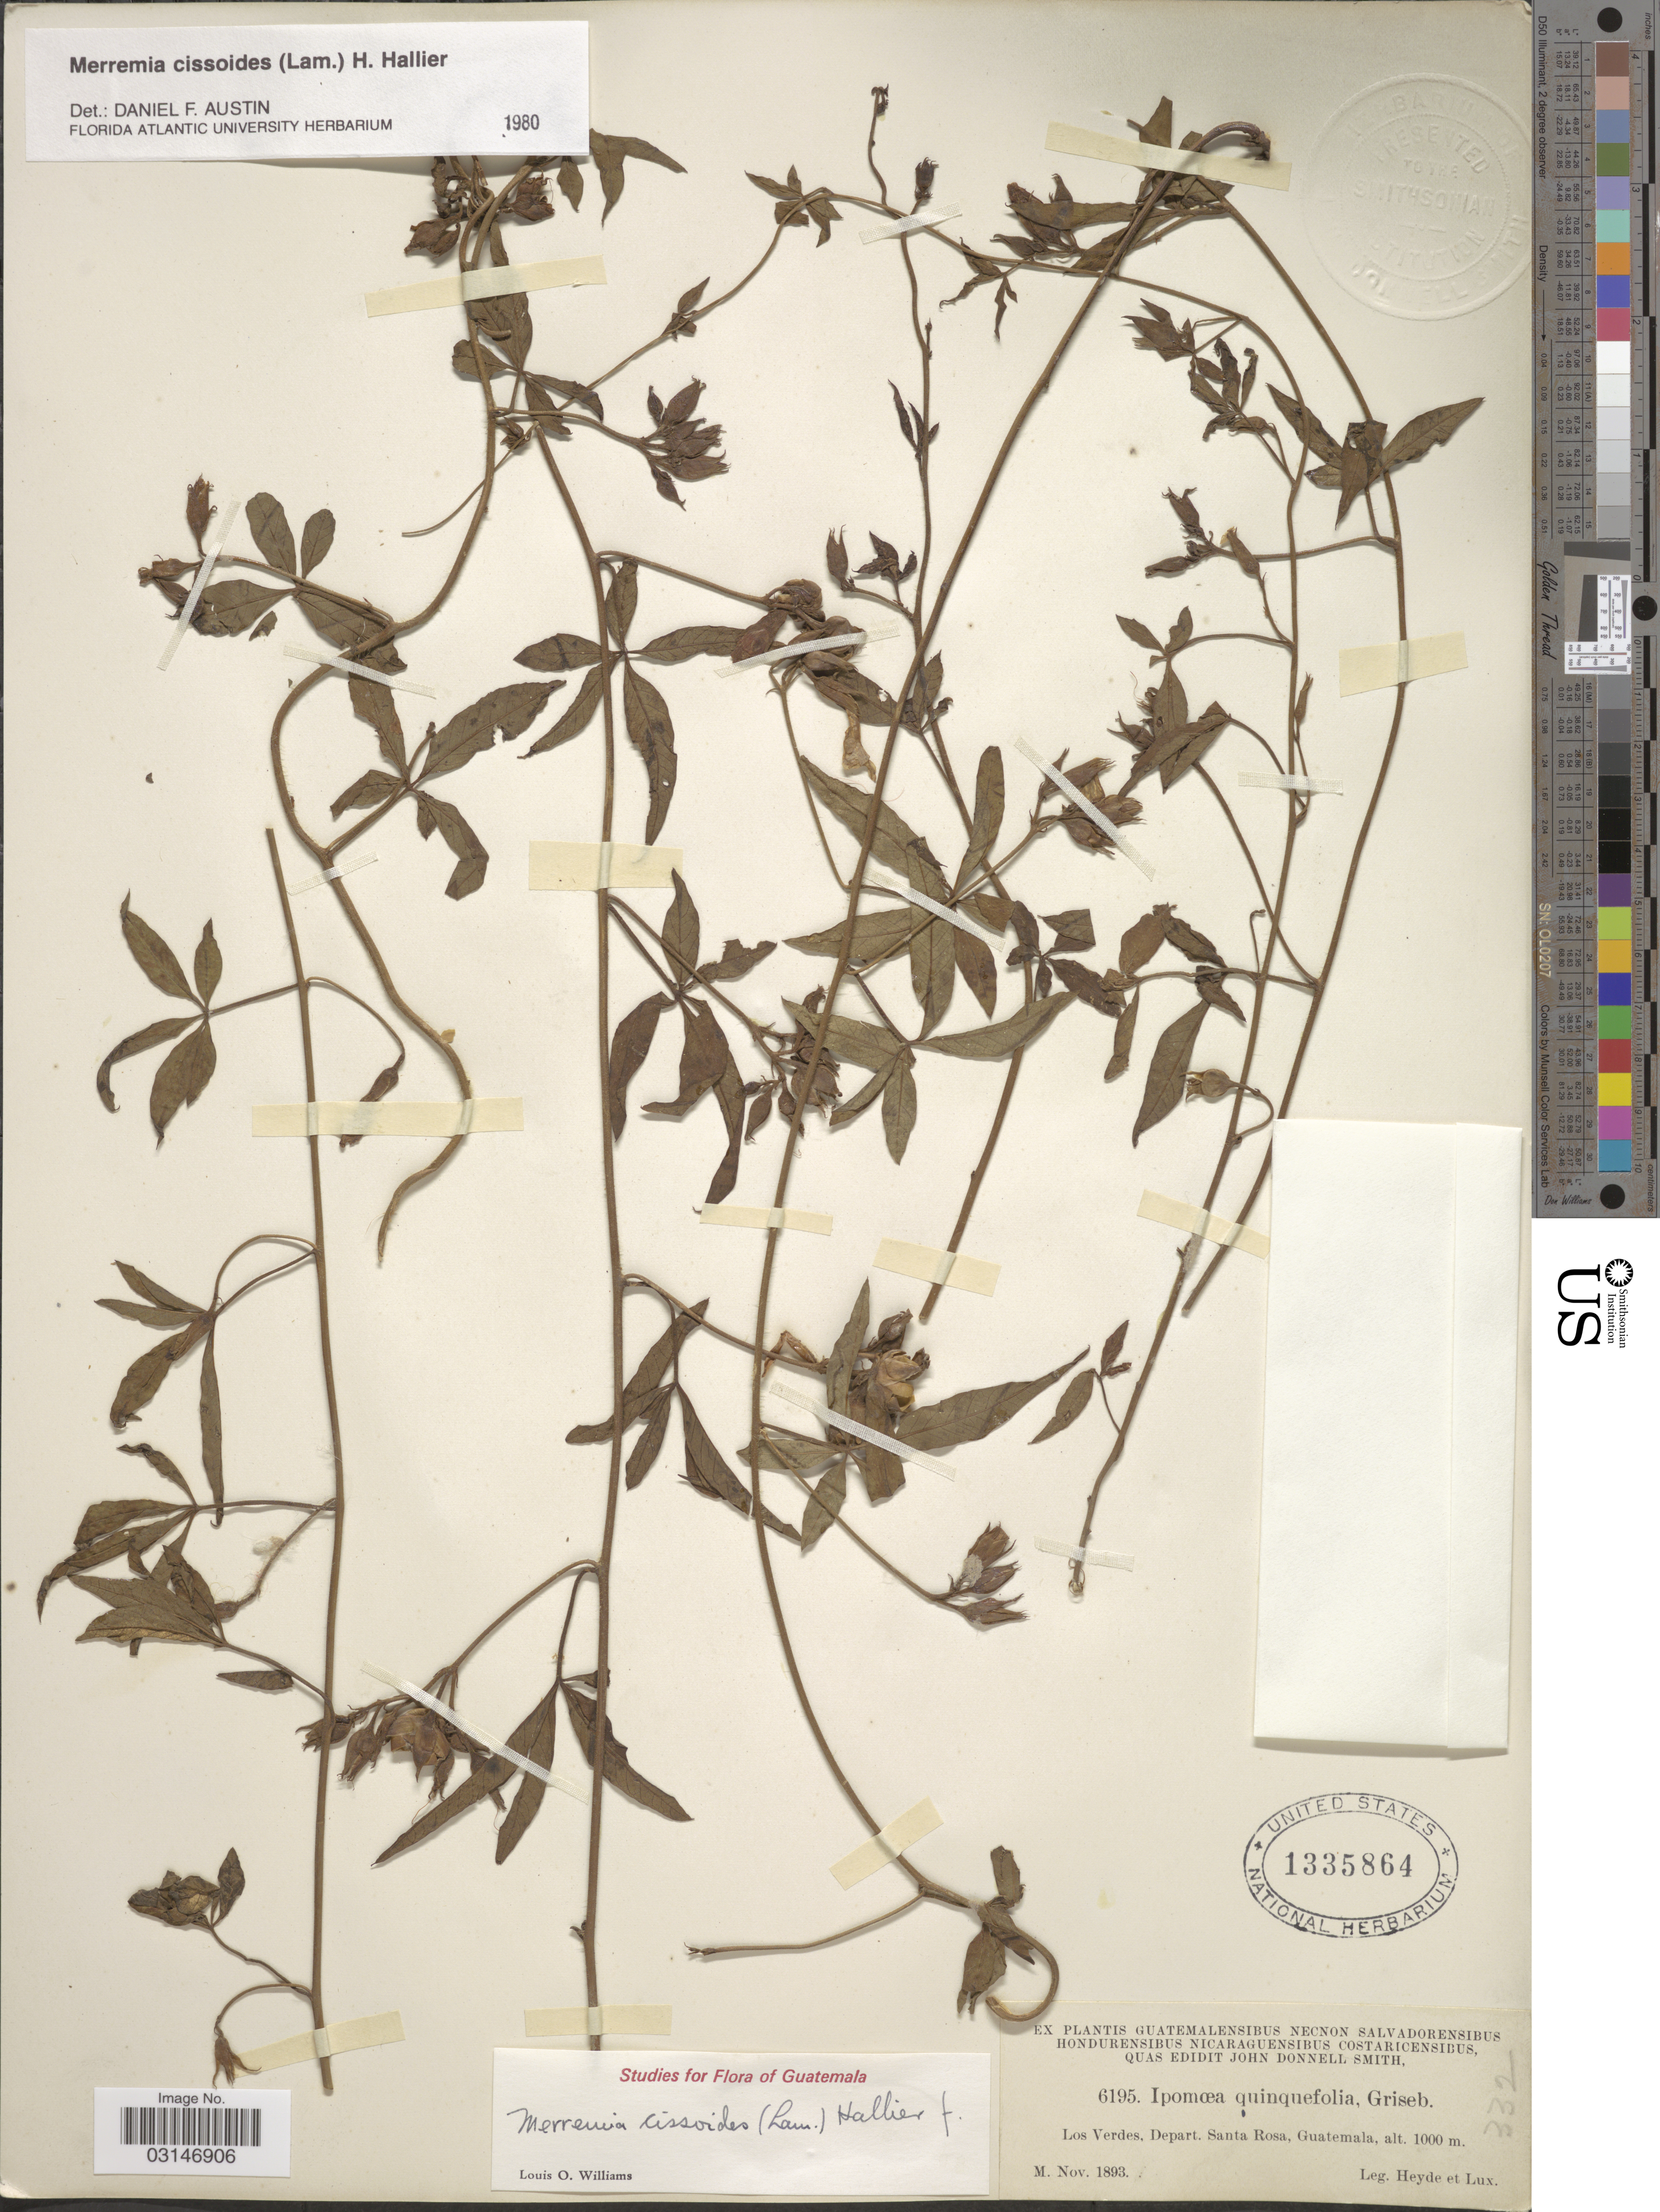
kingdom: Plantae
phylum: Tracheophyta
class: Magnoliopsida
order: Solanales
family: Convolvulaceae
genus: Distimake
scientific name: Distimake cissoides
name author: (Lam.) A. R. Simões & Staples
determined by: Strong, Mark T., (BOT), Smithsonian Institution - National Museum of Natural History (UNITED STATES)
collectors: Heyde & Lux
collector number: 6195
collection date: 1893-11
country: Guatemala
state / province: Santa Rosa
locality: Los Verdes, Depart. Santa Rosa.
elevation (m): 1000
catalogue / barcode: US 1335864